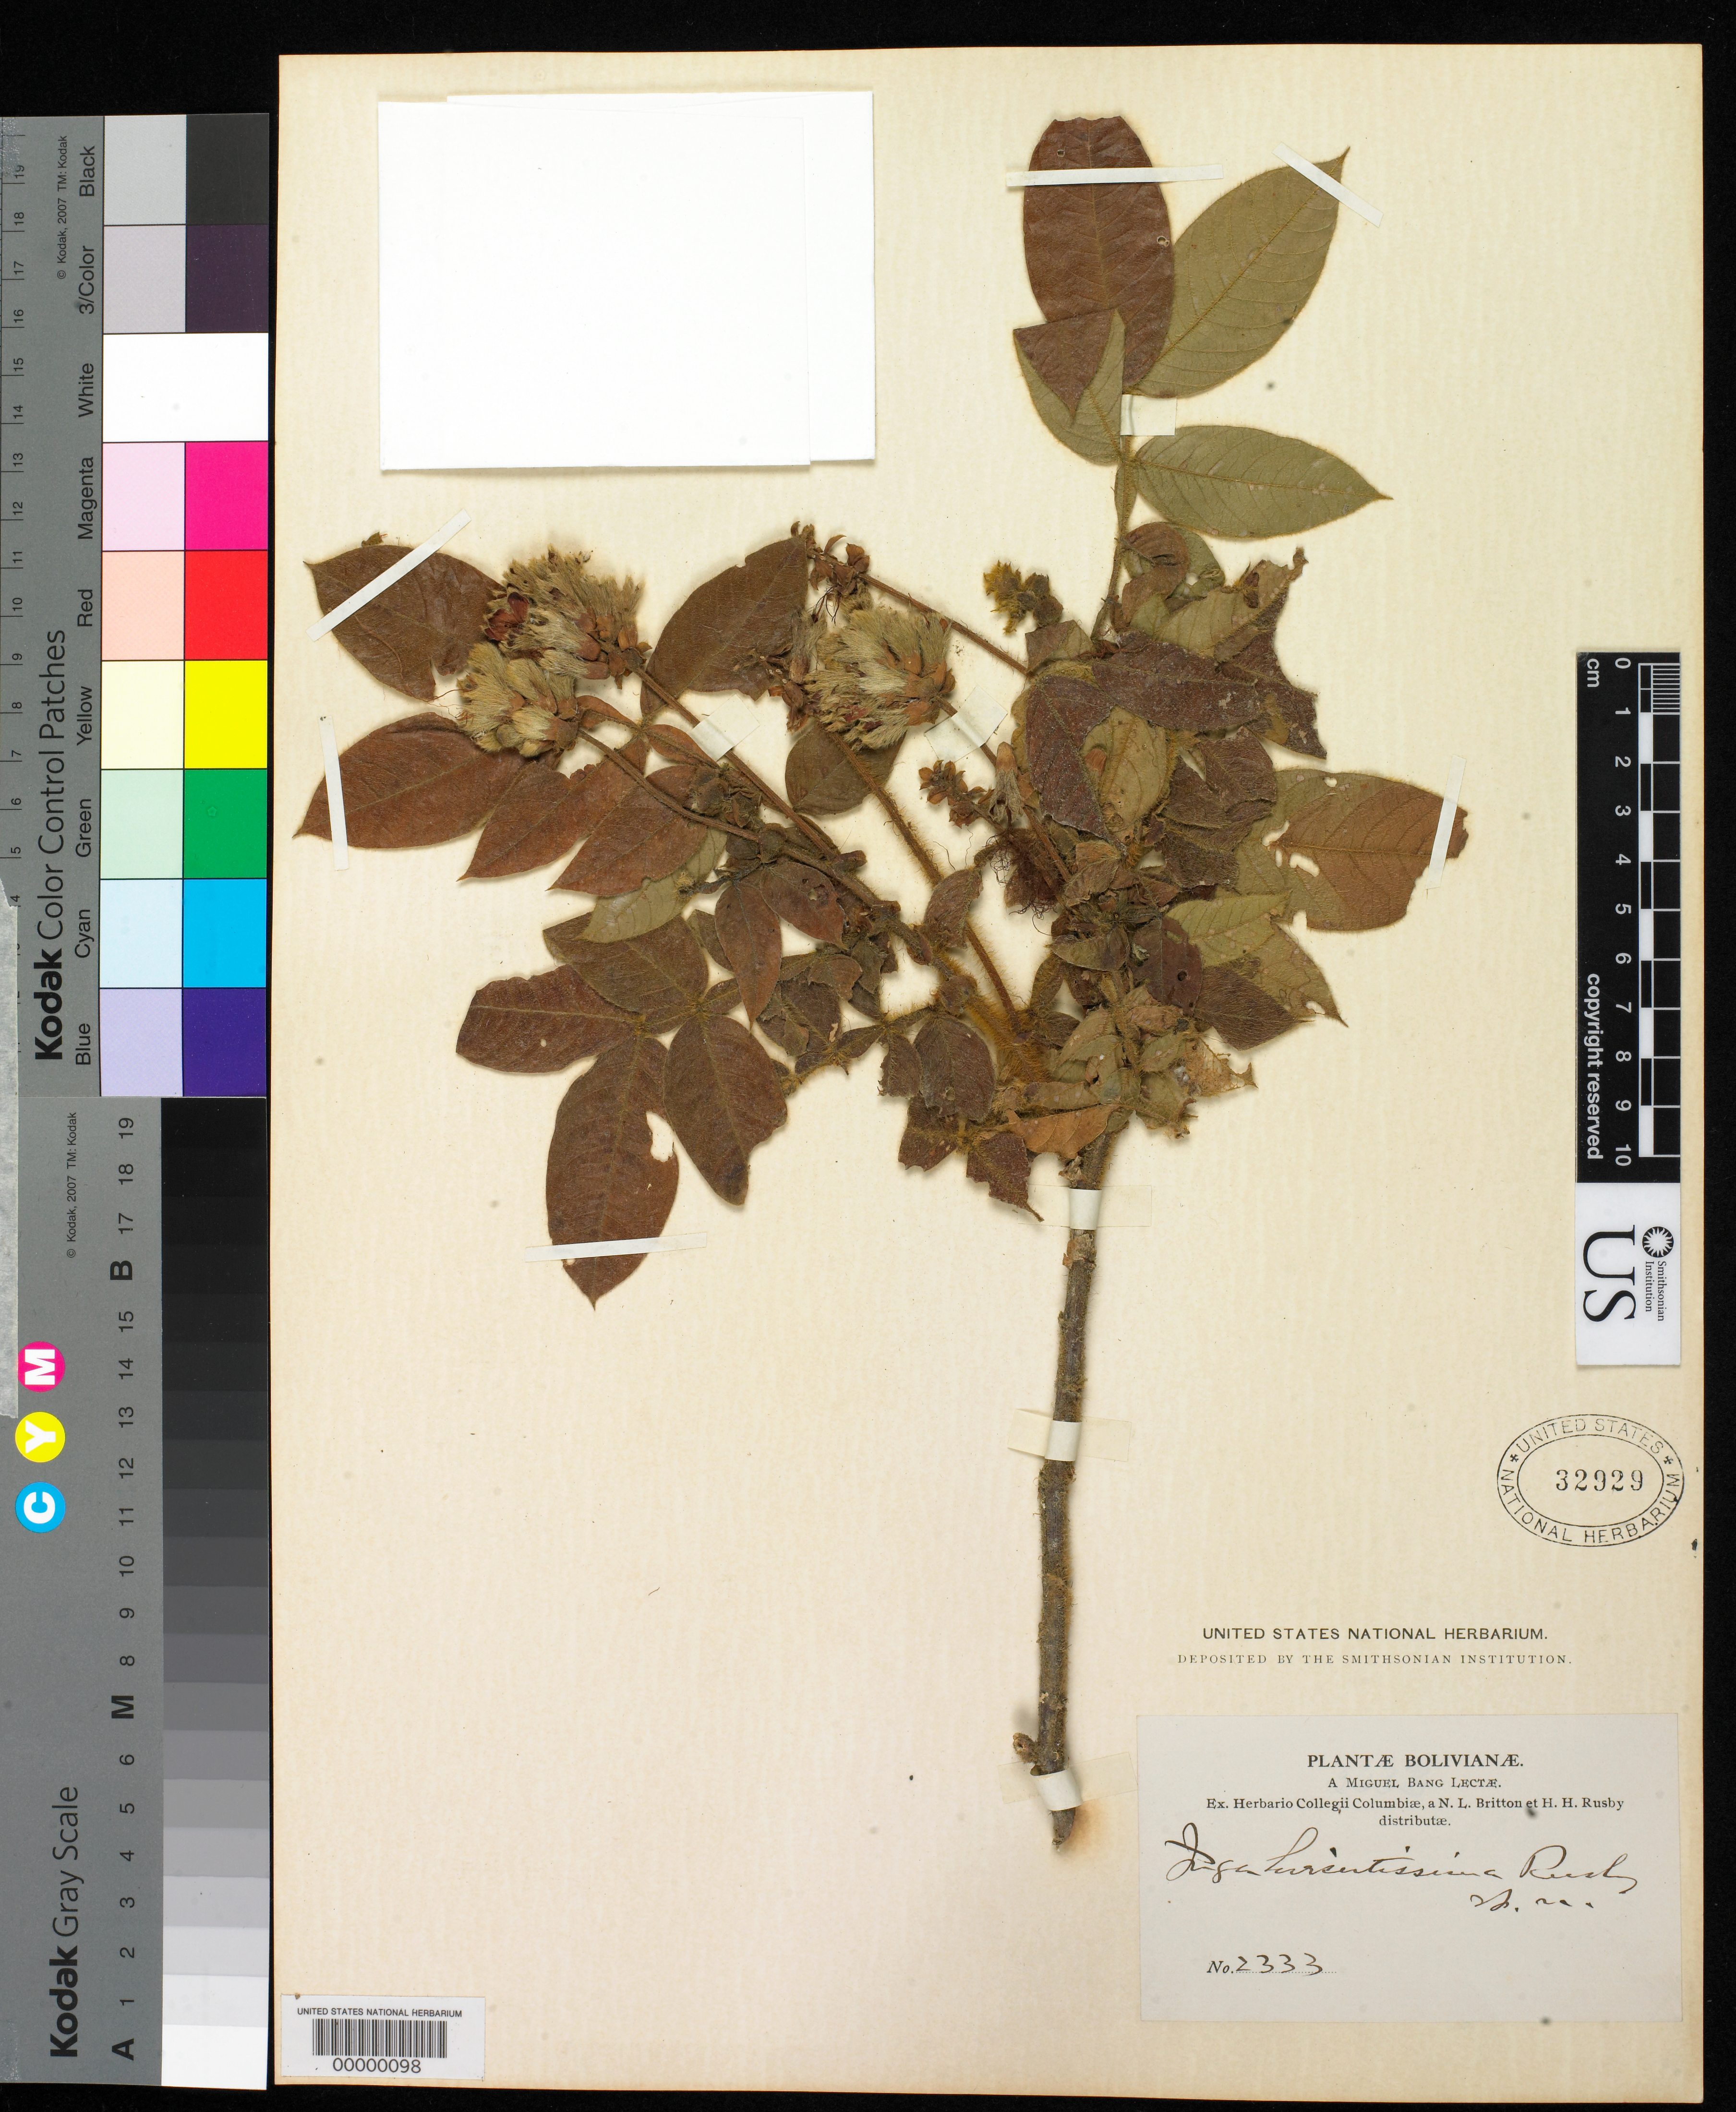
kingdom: Plantae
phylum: Tracheophyta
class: Magnoliopsida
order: Fabales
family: Fabaceae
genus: Inga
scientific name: Inga hirsutissima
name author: Rusby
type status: Isotype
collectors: M. Bang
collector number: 2333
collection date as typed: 10 Jul 1894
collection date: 1894-07-10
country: Bolivia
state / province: La Paz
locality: Near Coroico.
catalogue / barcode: US 32929